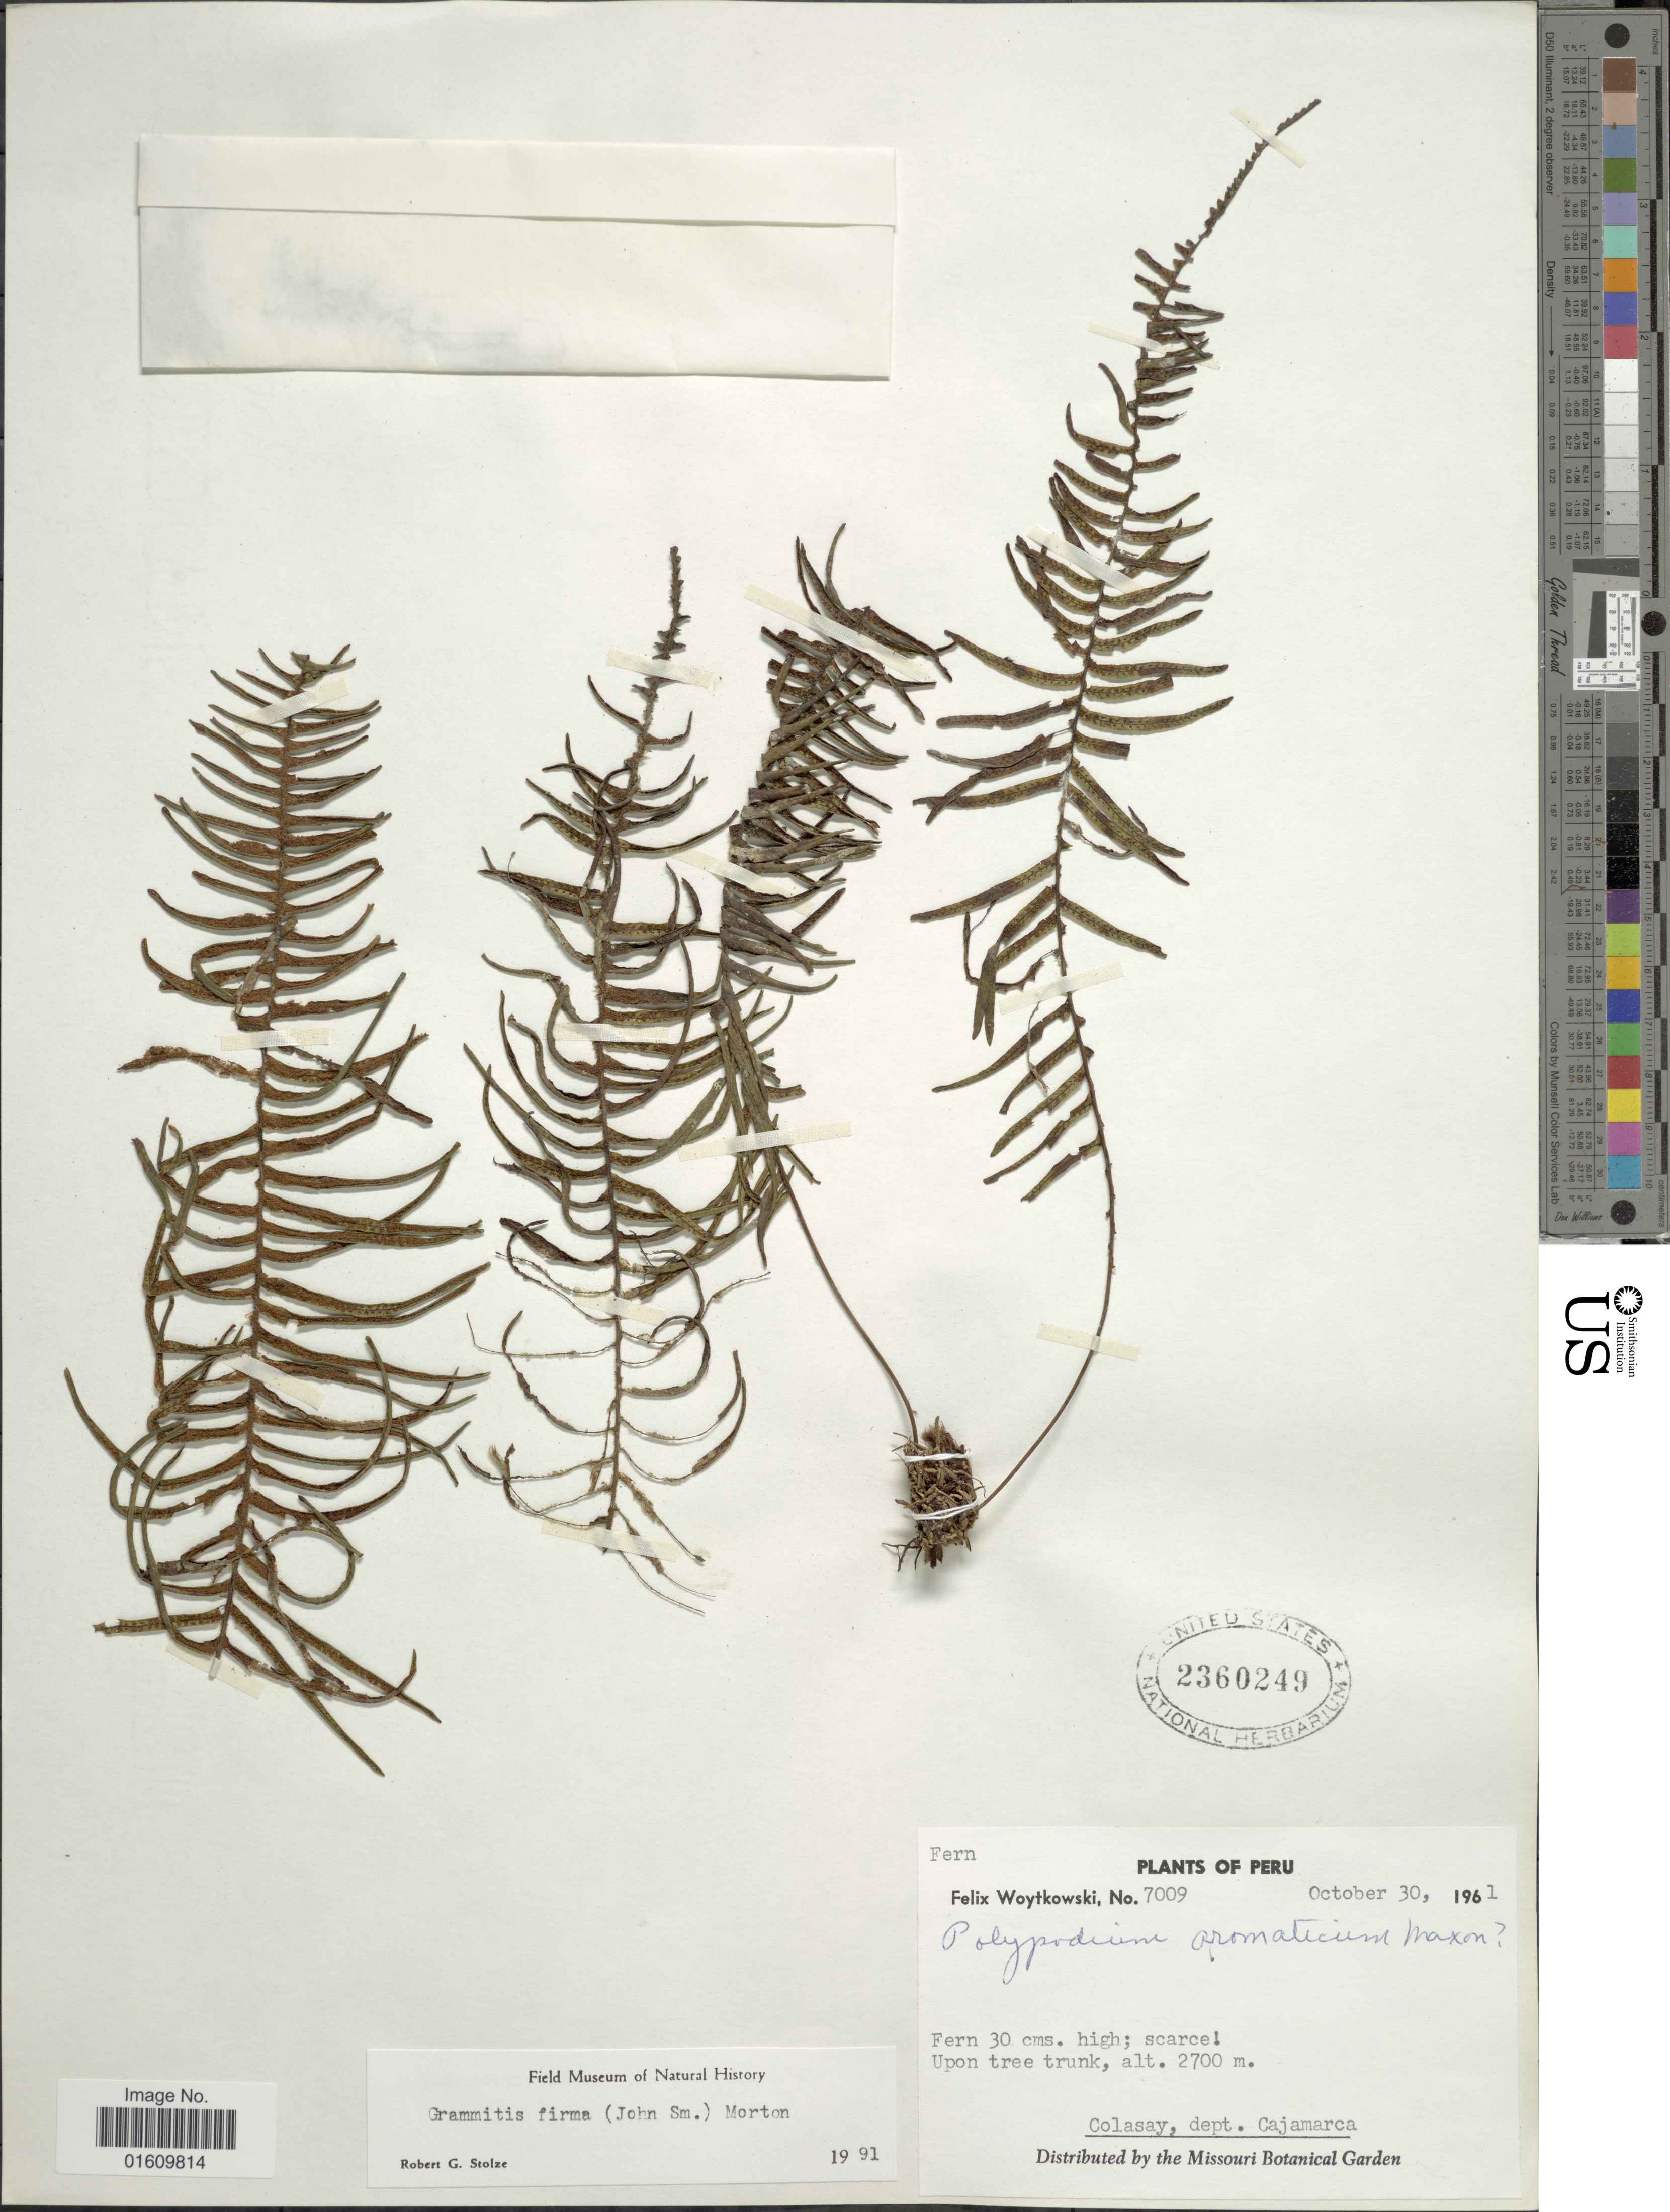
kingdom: Plantae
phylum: Tracheophyta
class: Polypodiopsida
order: Polypodiales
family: Polypodiaceae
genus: Melpomene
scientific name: Melpomene firma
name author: (J. Sm.) A.R. Sm. & R.C. Moran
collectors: F. Woytkowski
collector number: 7009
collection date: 1961-10-30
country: Peru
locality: Upon tree trunk, Colasaym, dept Cajamarca.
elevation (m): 2700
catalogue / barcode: US 2360249